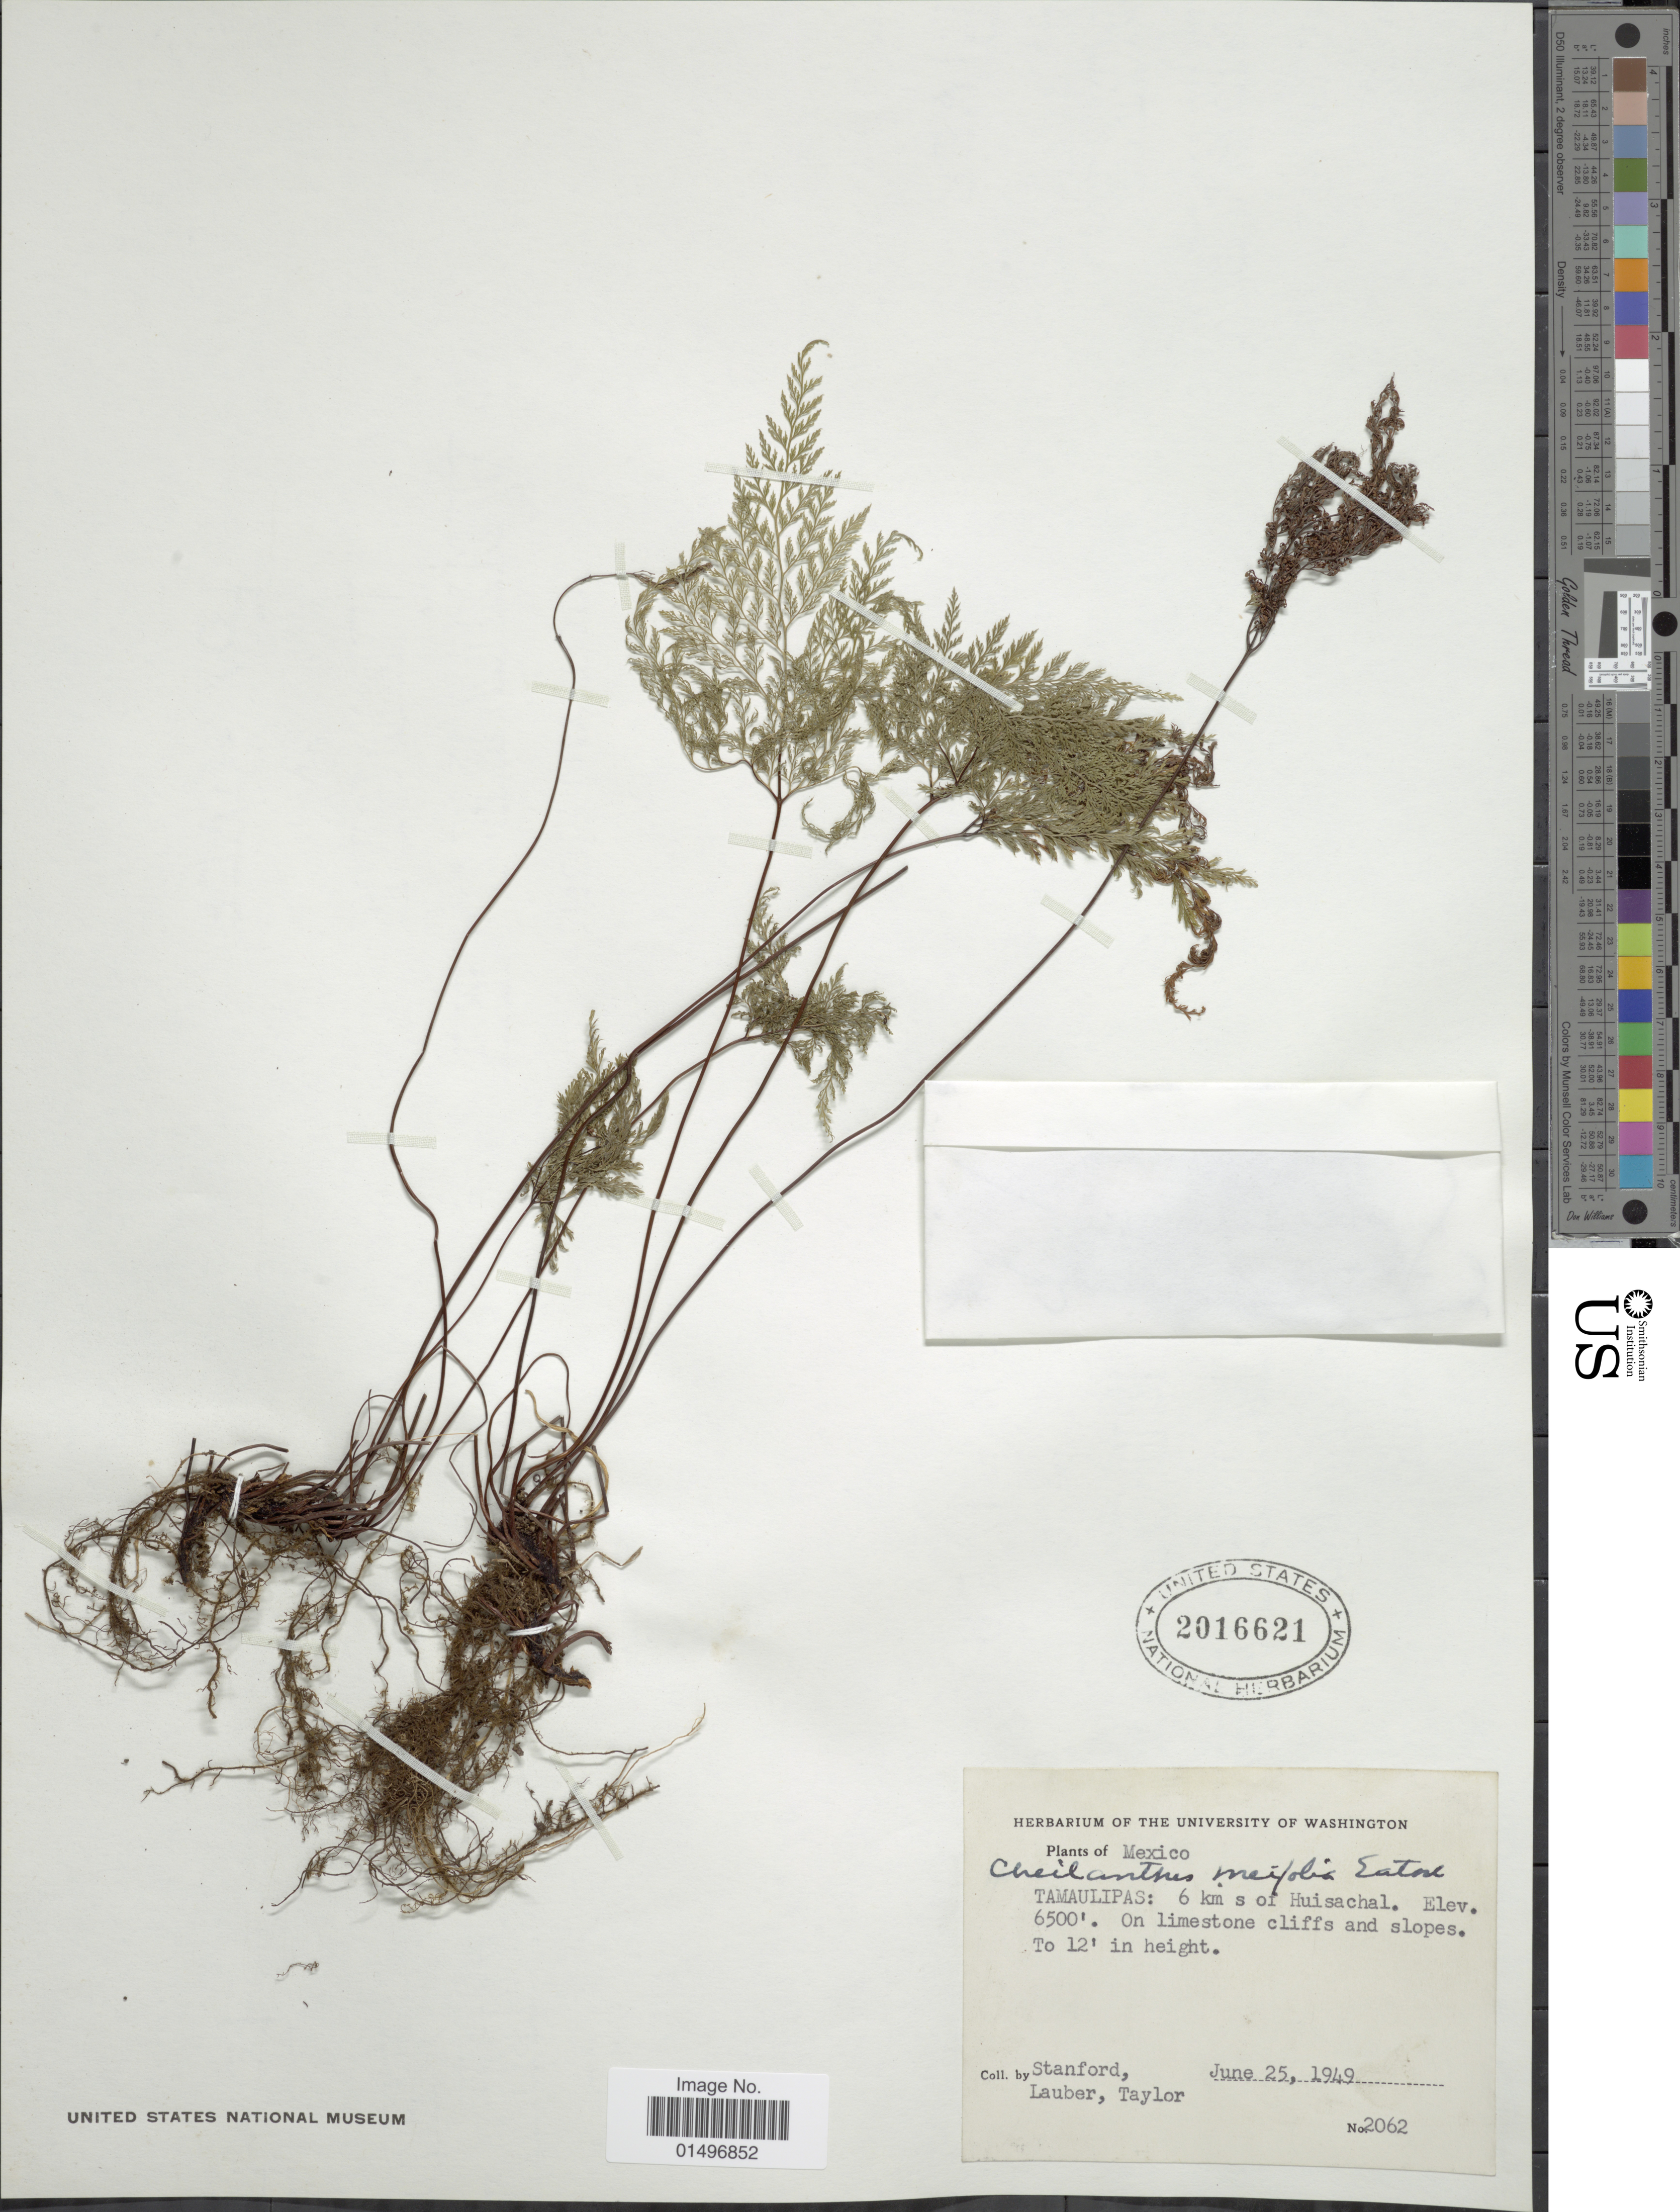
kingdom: Plantae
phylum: Tracheophyta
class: Polypodiopsida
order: Polypodiales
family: Pteridaceae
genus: Aspidotis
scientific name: Aspidotis meifolia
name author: (D.C. Eaton) Pic. Serm.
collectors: -. Stanford, Lauber, -- & -- Taylor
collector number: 2062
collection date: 1949-06-25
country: Mexico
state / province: Tamaulipas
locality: Mexico, Tamaulipas: 6 km s of Huisachal.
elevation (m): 1981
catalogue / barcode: US 2016621